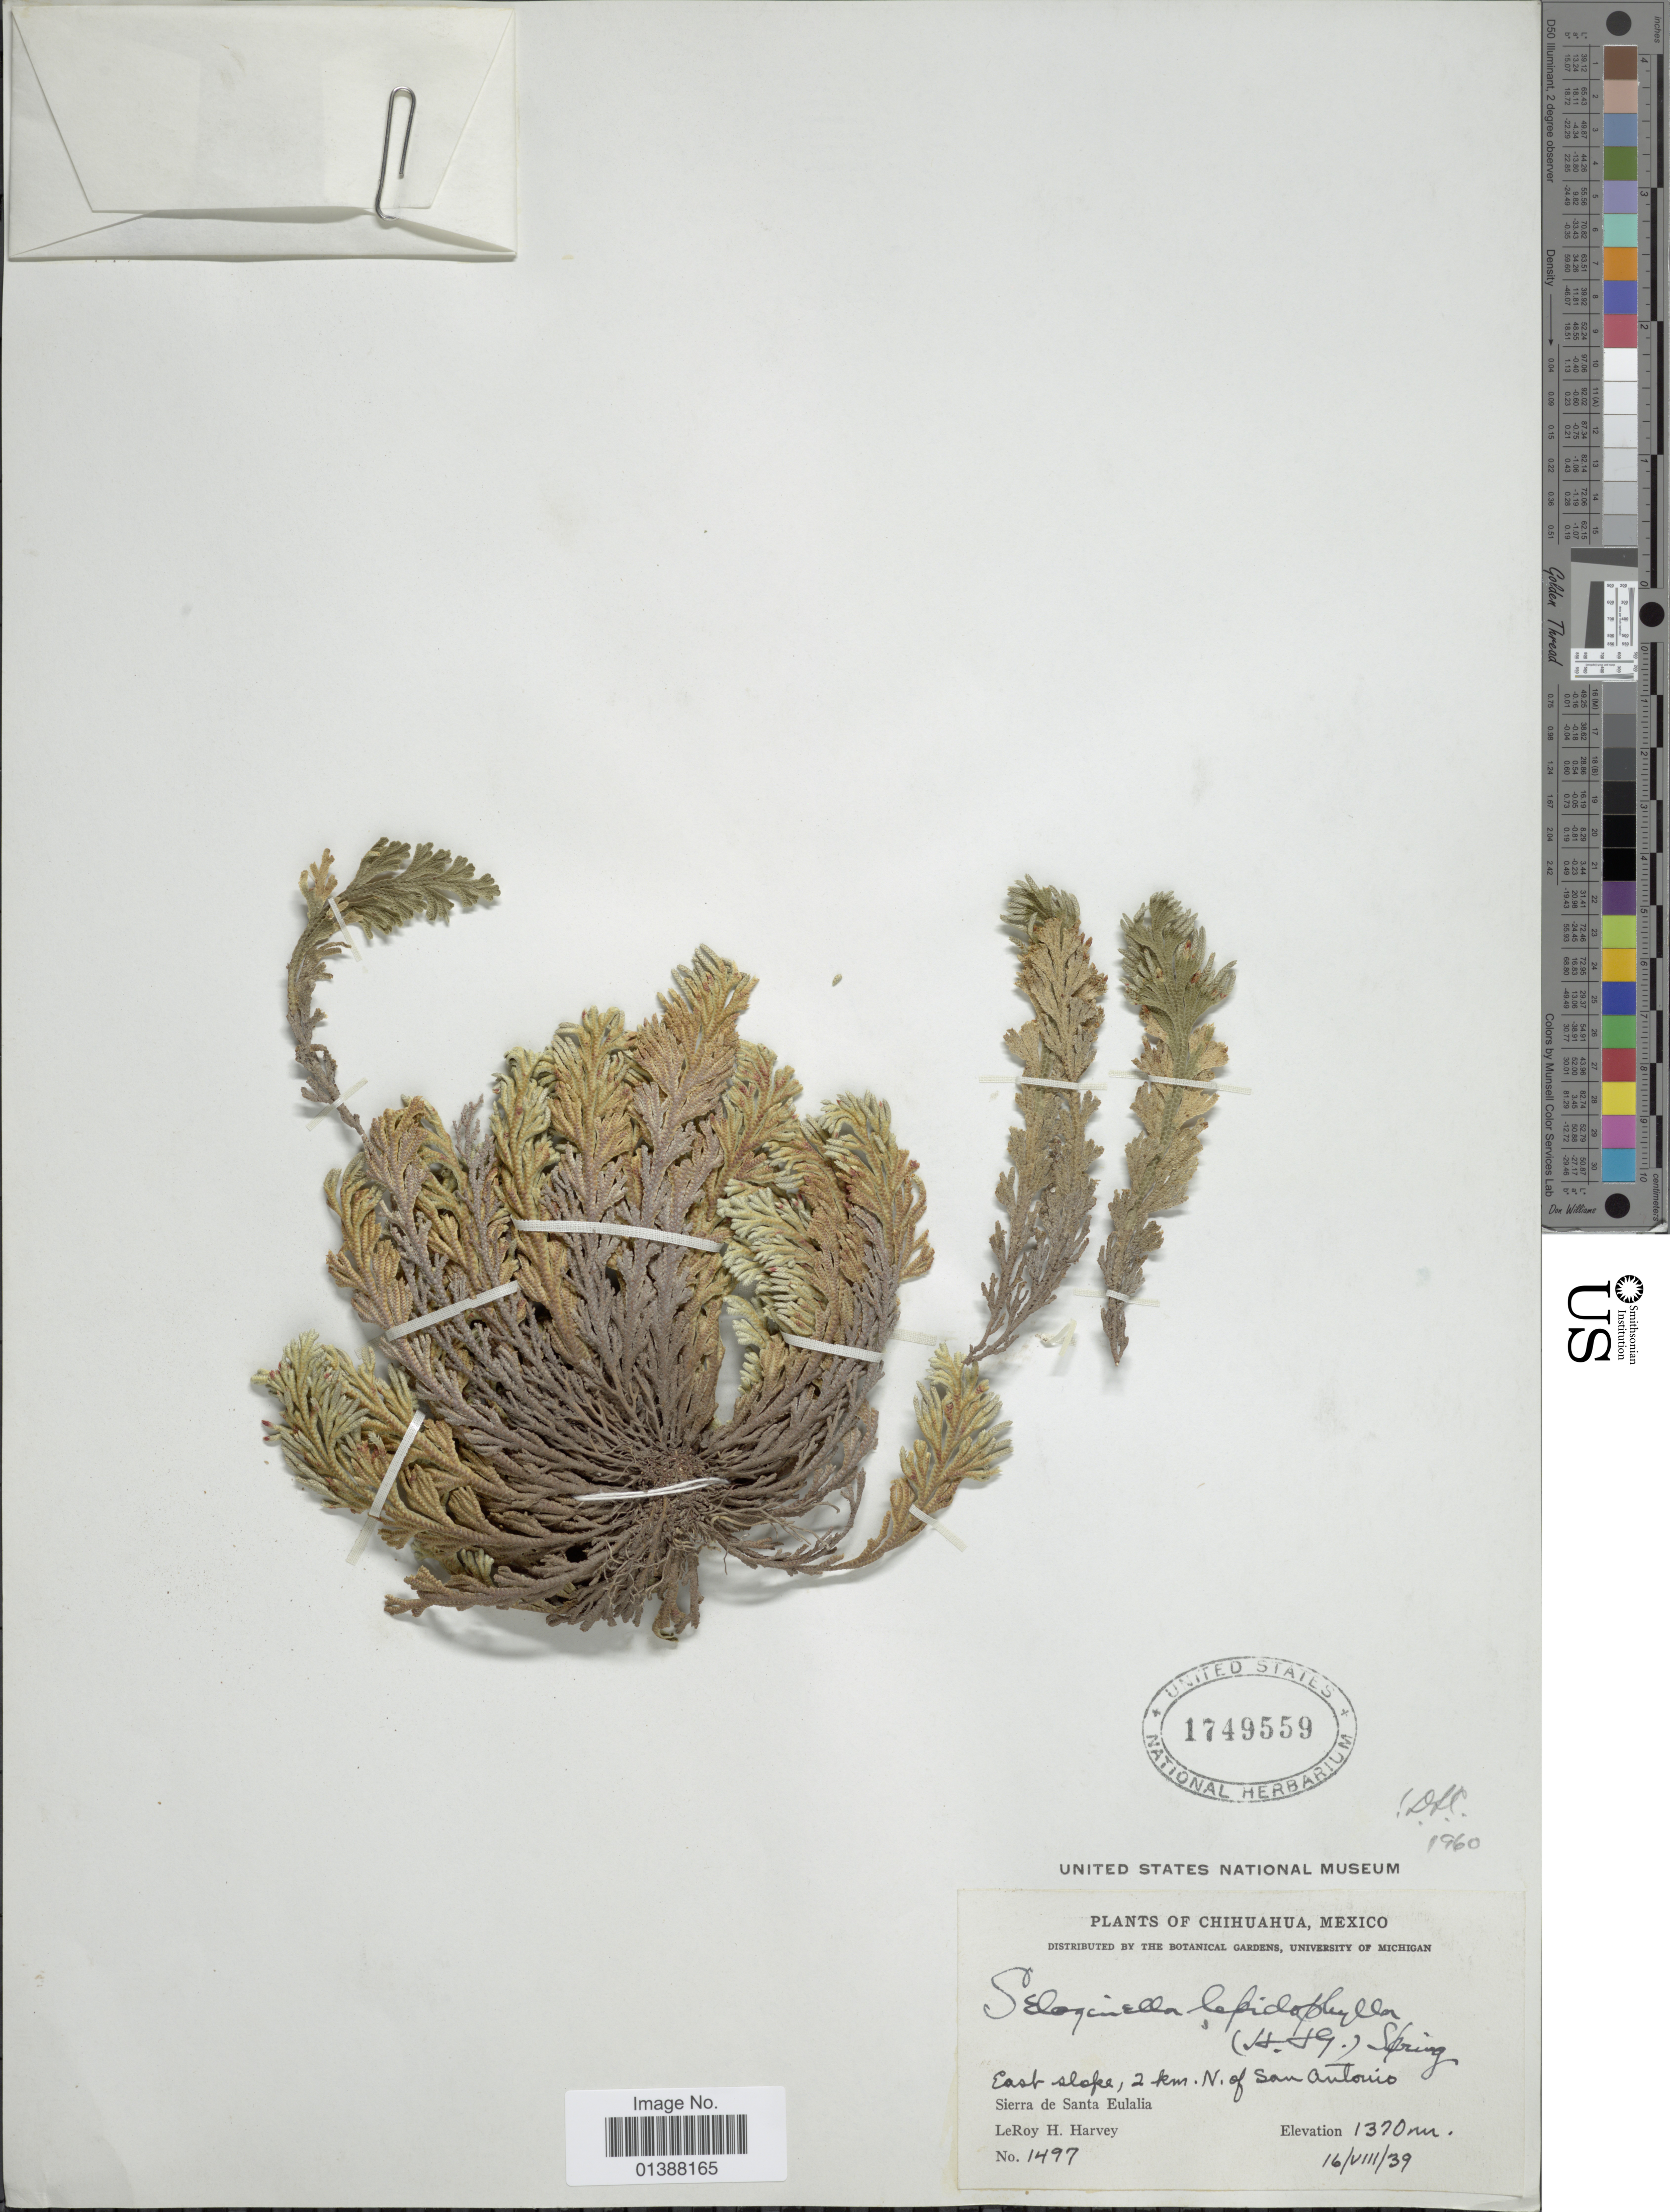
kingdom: Plantae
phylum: Tracheophyta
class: Lycopodiopsida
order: Selaginellales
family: Selaginellaceae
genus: Selaginella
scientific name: Selaginella lepidophylla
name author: (Hook. & Grev.) Spring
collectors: L. H. Harvey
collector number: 1497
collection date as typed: Transcribed d/m/y: 16/8/39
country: Mexico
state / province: Chihuahua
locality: East slope, 2 k m N of San Antonio,Sierra de Santa Eulalia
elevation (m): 1370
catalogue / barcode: US 1749559